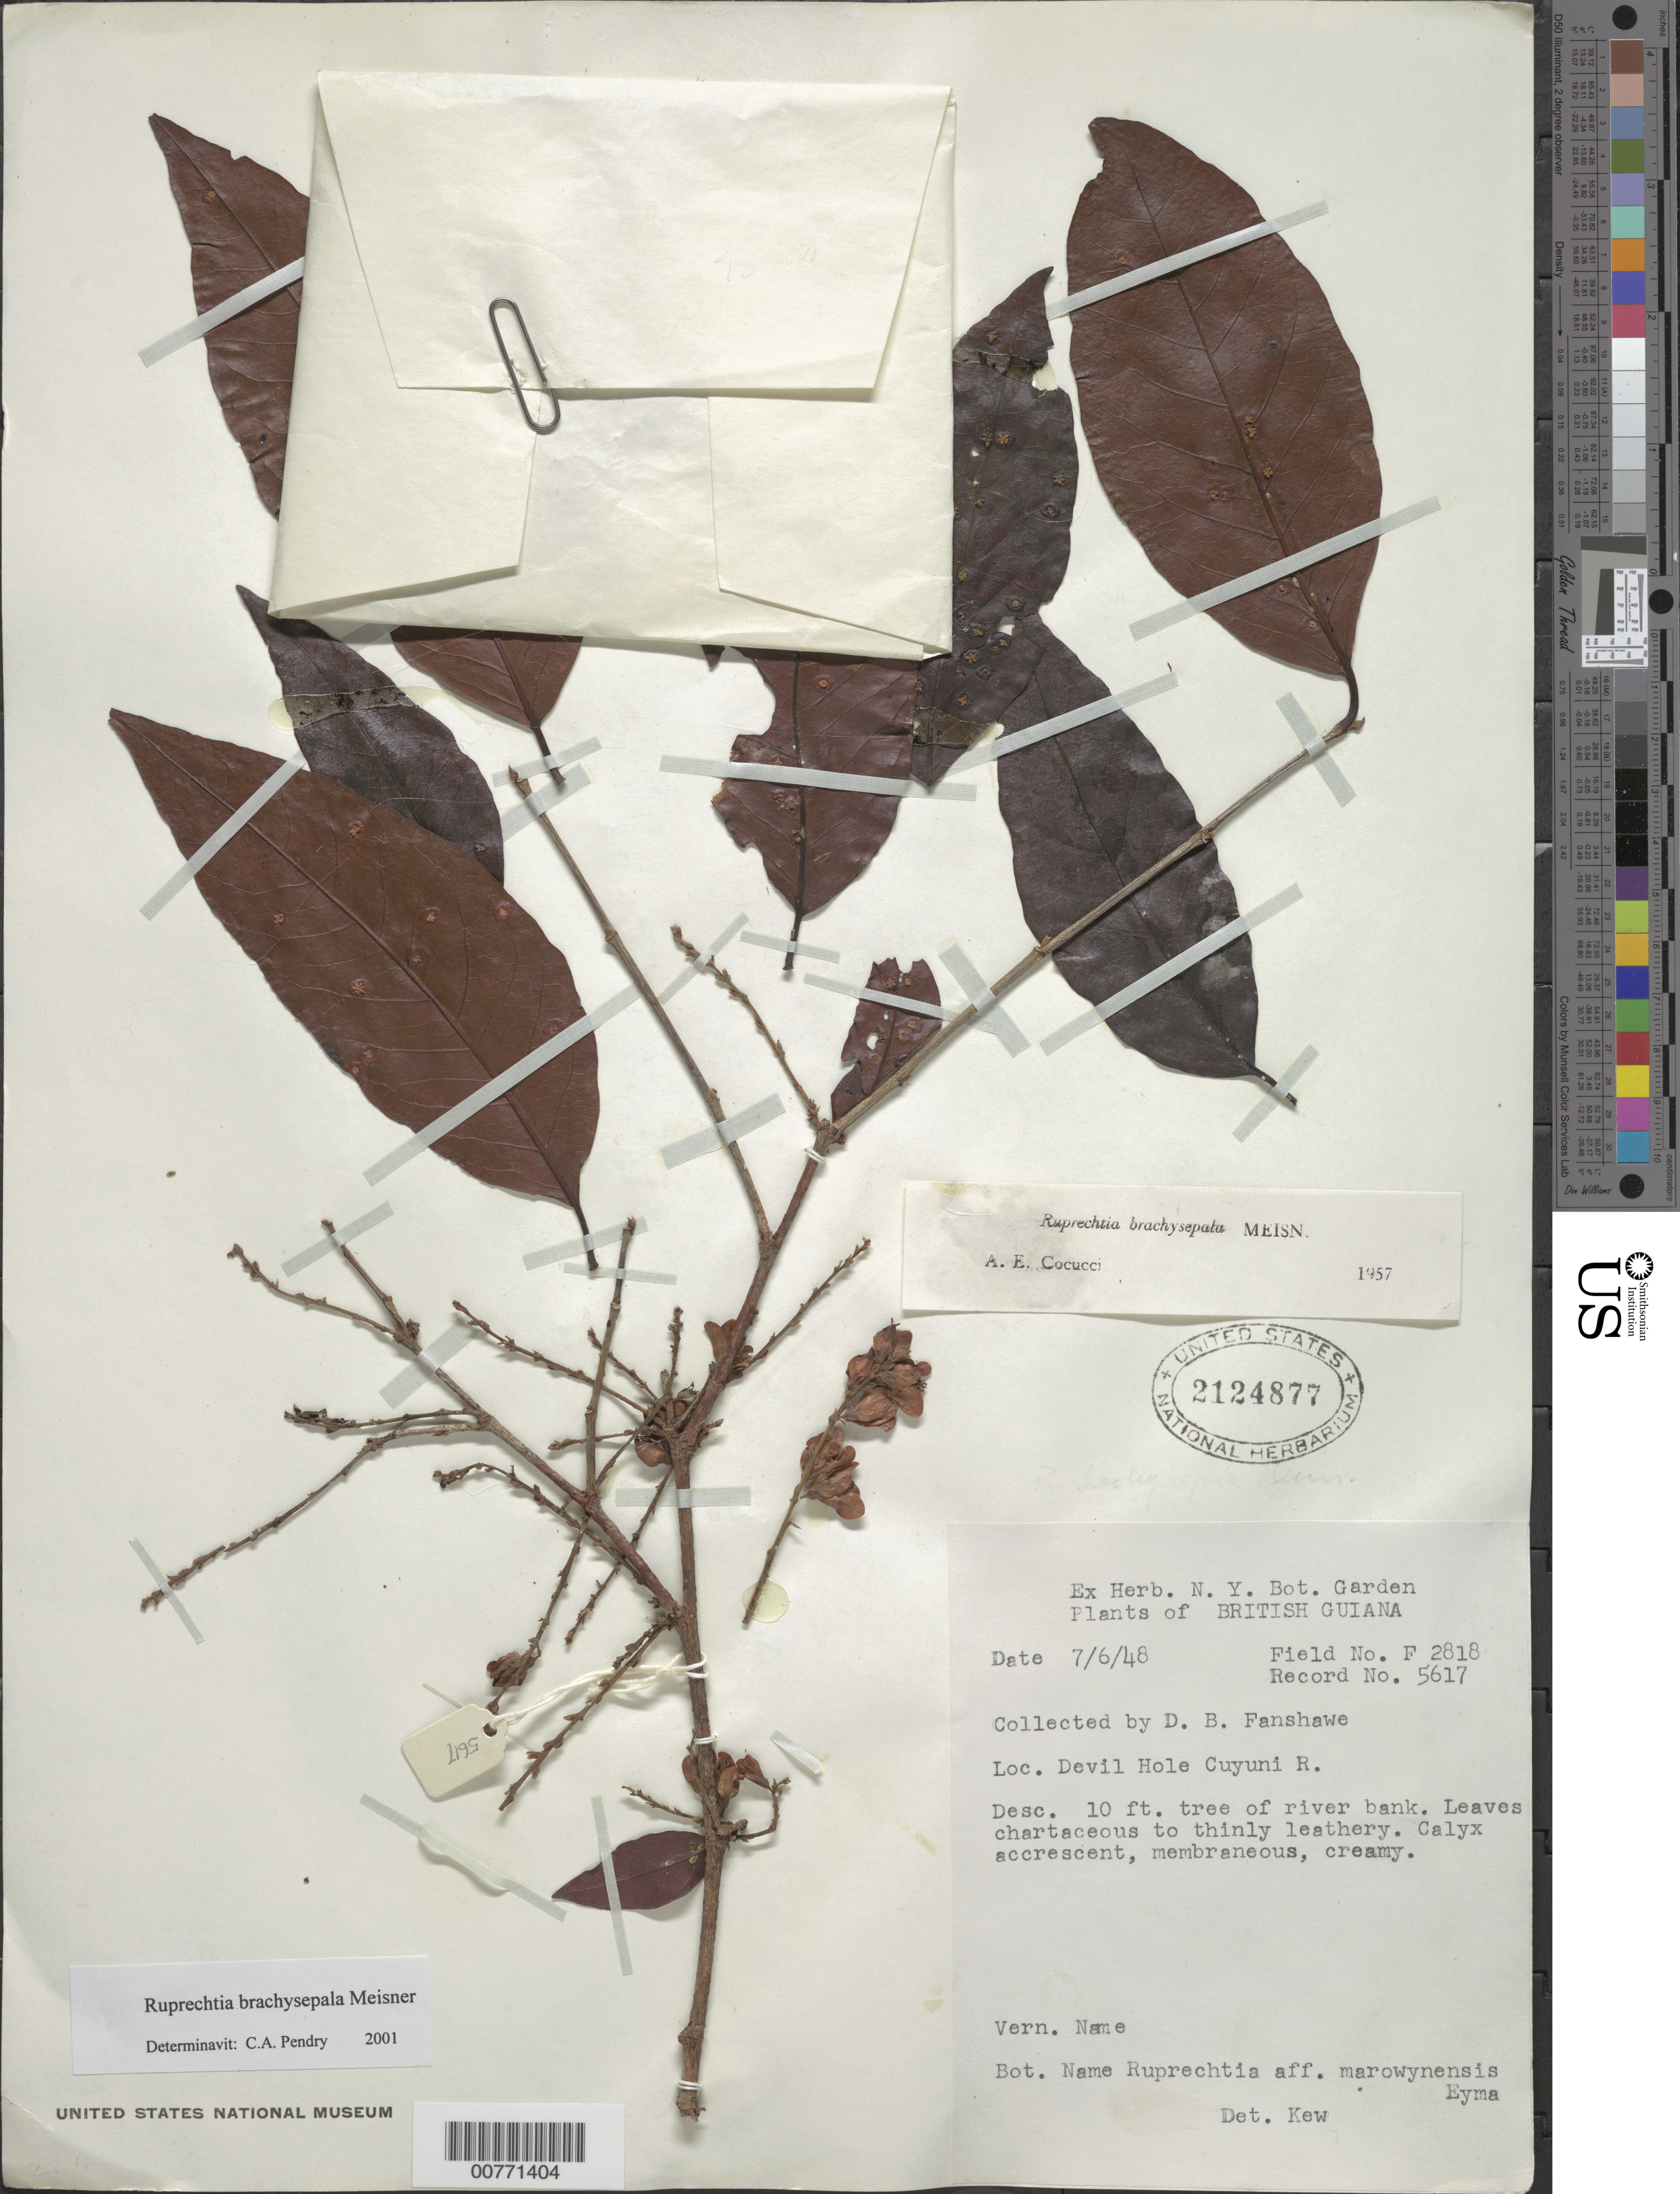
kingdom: Plantae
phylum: Tracheophyta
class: Magnoliopsida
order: Caryophyllales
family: Polygonaceae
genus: Ruprechtia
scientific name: Ruprechtia brachysepala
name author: Meisn.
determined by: Pendry, C. A.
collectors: D. B. Fanshawe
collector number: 5617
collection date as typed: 7-Jun-48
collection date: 1948-06-07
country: Guyana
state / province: Cuyuni-Mazaruni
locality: Cuyuni R., Devil Hole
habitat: Riverbank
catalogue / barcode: US 2124877